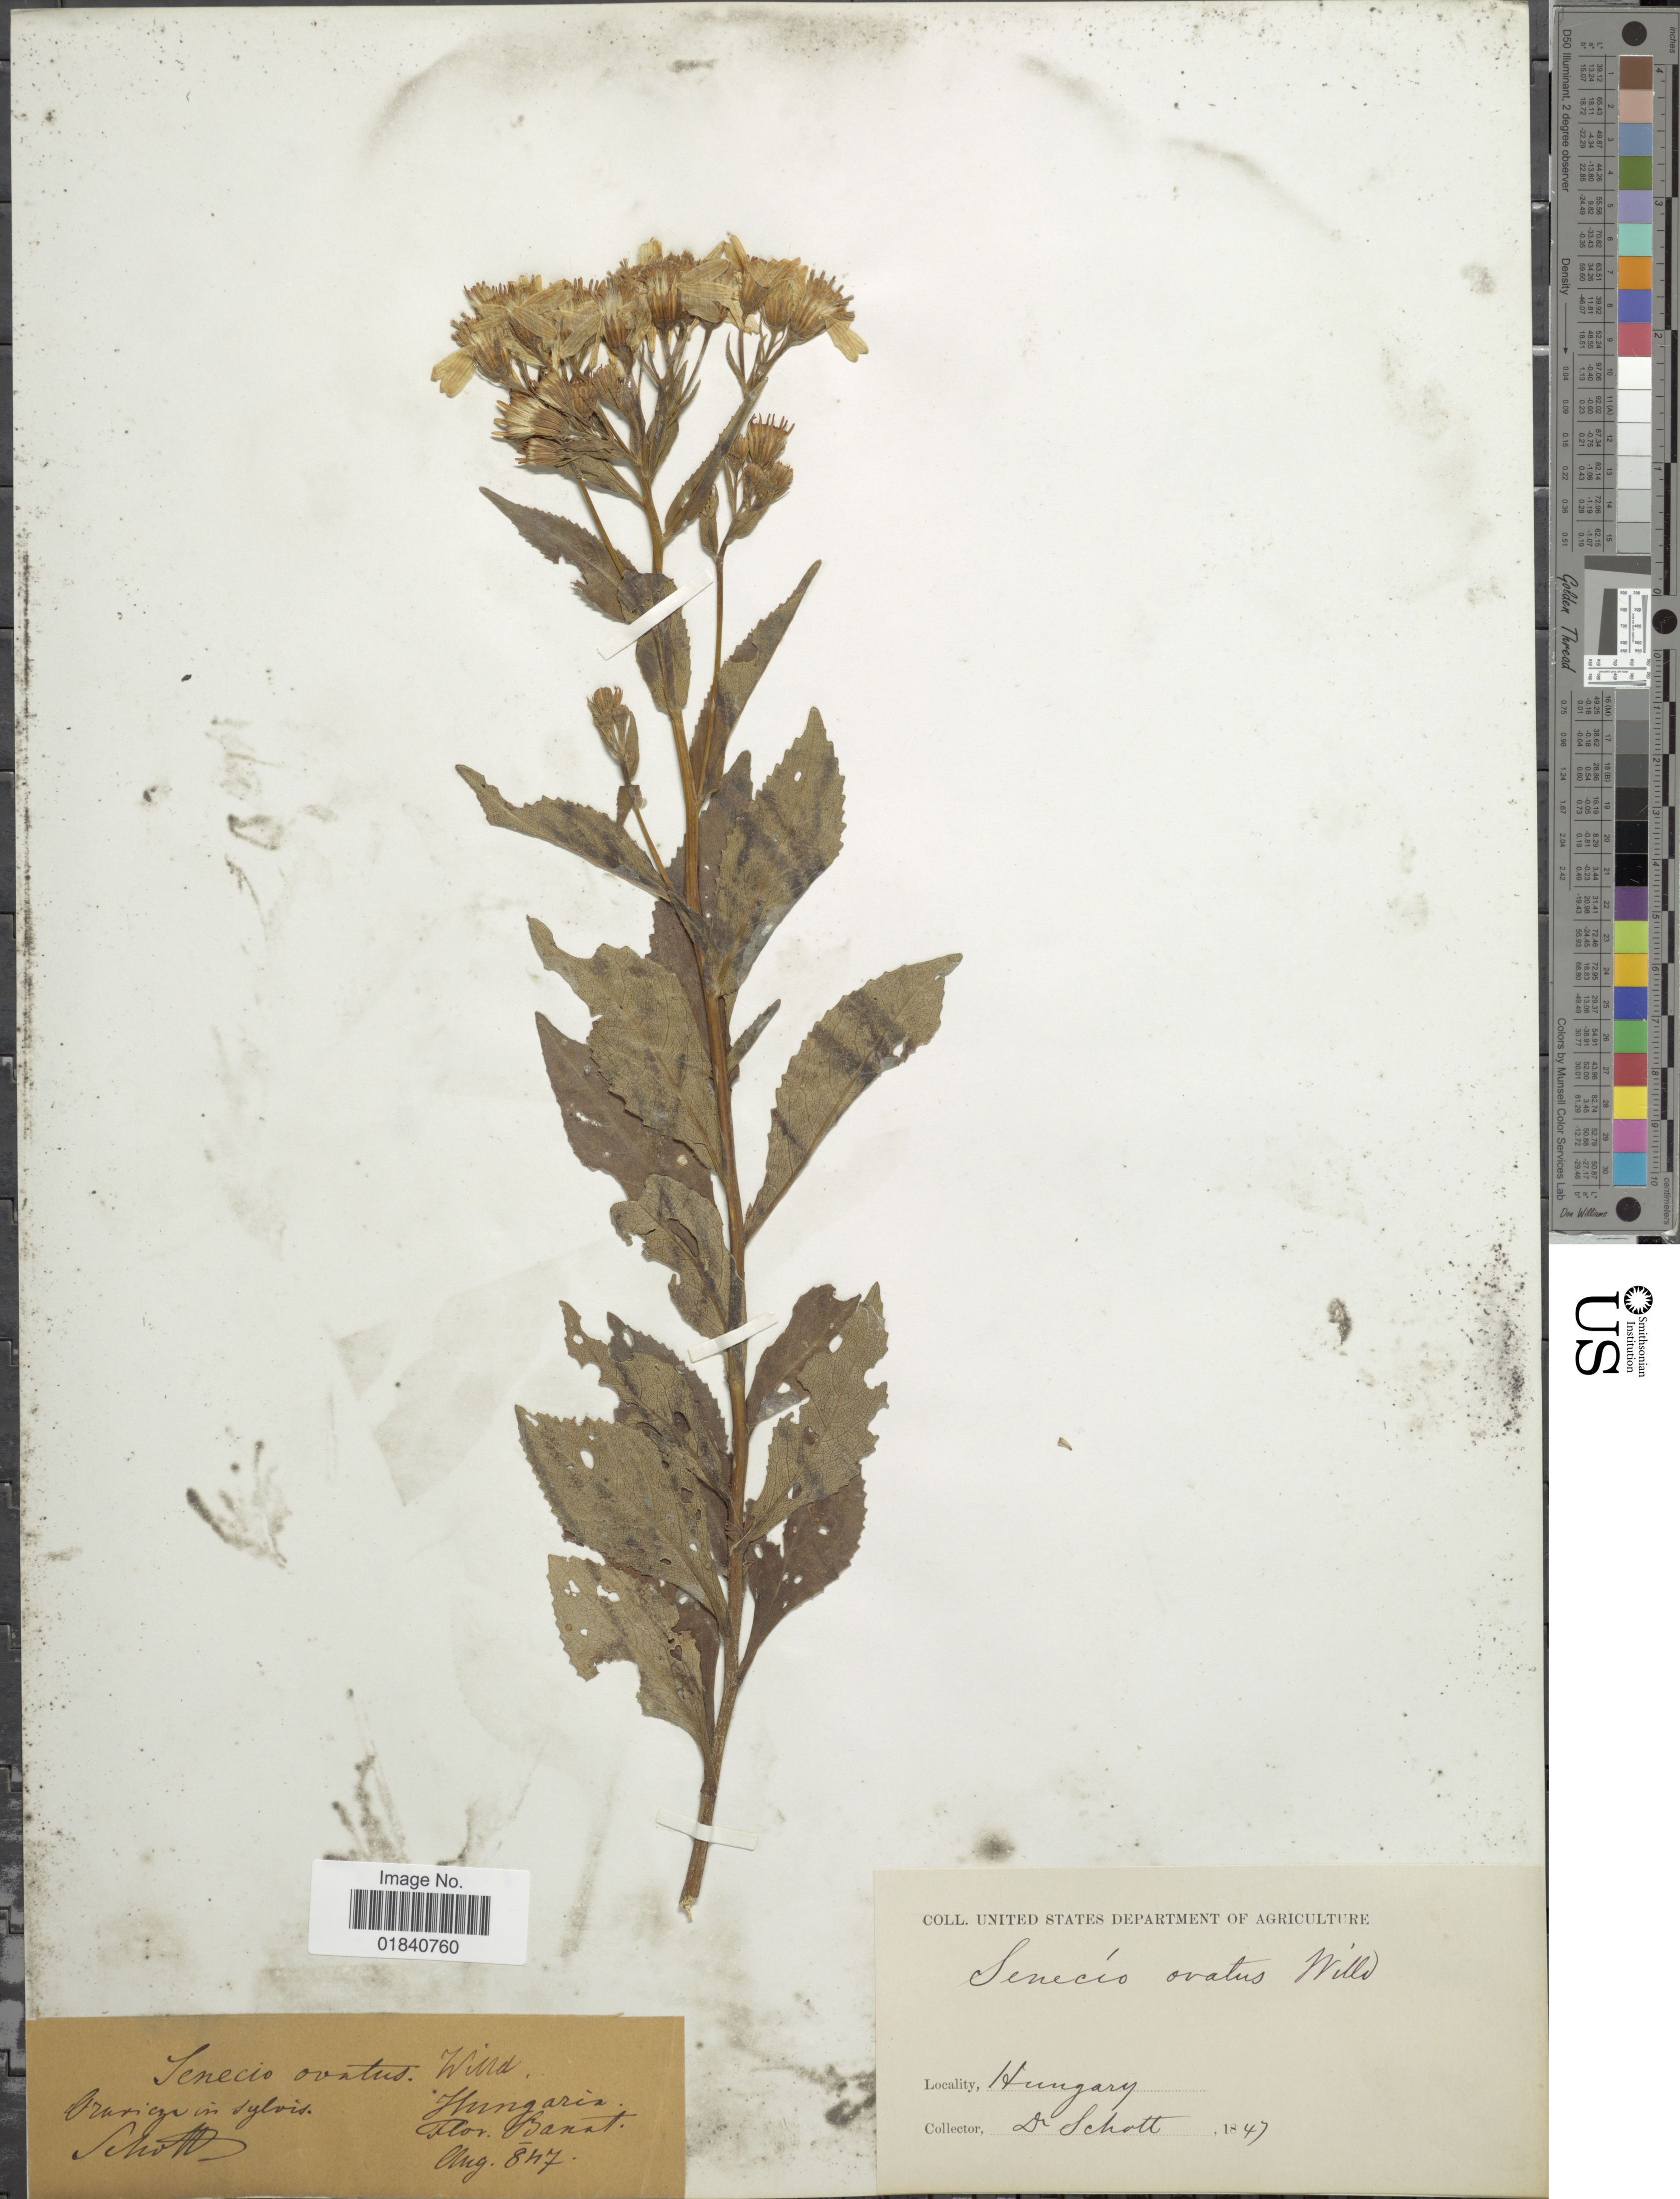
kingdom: Plantae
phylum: Tracheophyta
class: Magnoliopsida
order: Asterales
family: Asteraceae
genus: Senecio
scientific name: Senecio ovatus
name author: (G. Gaertn. et al.) Willd.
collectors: Schott, --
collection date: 1847-08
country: Romania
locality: Flor. Banat, Oravicza, in sylvis